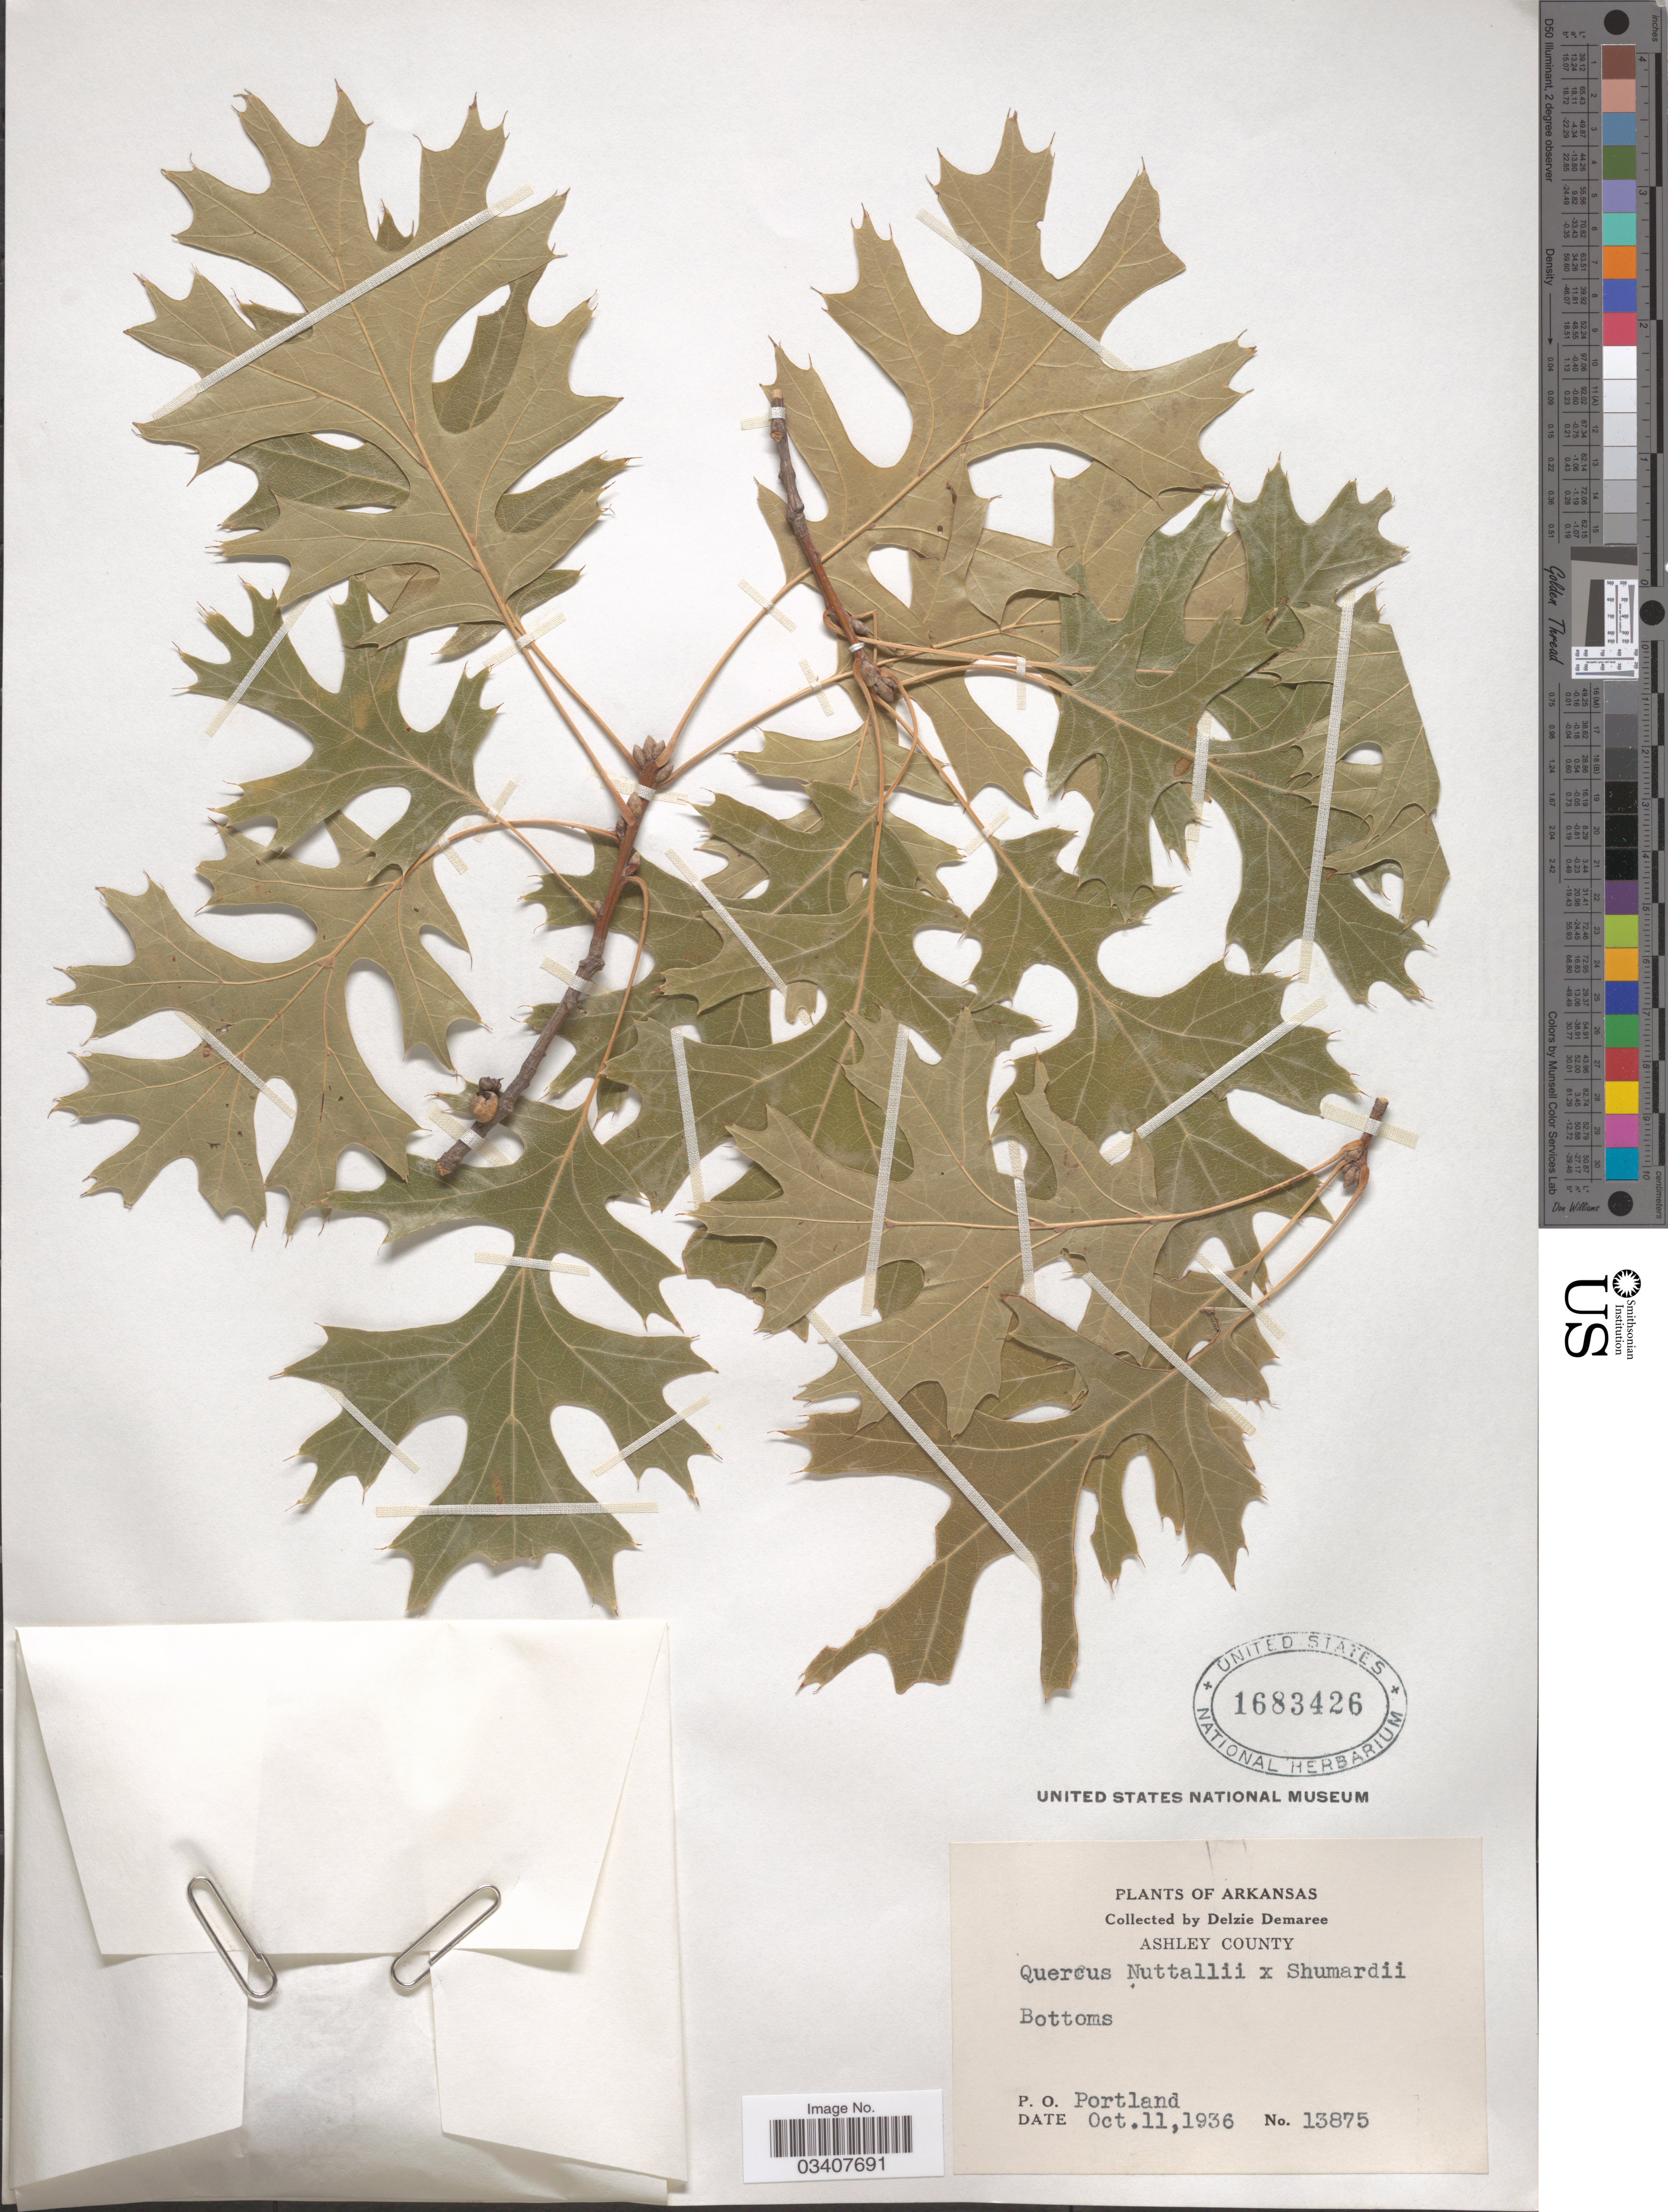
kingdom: Plantae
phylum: Tracheophyta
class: Magnoliopsida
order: Fagales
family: Fagaceae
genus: Quercus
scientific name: Quercus nuttallii x Q. shumardii Buckley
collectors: D. Demaree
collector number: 13875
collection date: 1936-10-11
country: United States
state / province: Arkansas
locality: Ashley County. Bottoms. P.O. Portland.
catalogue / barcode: US 1683426